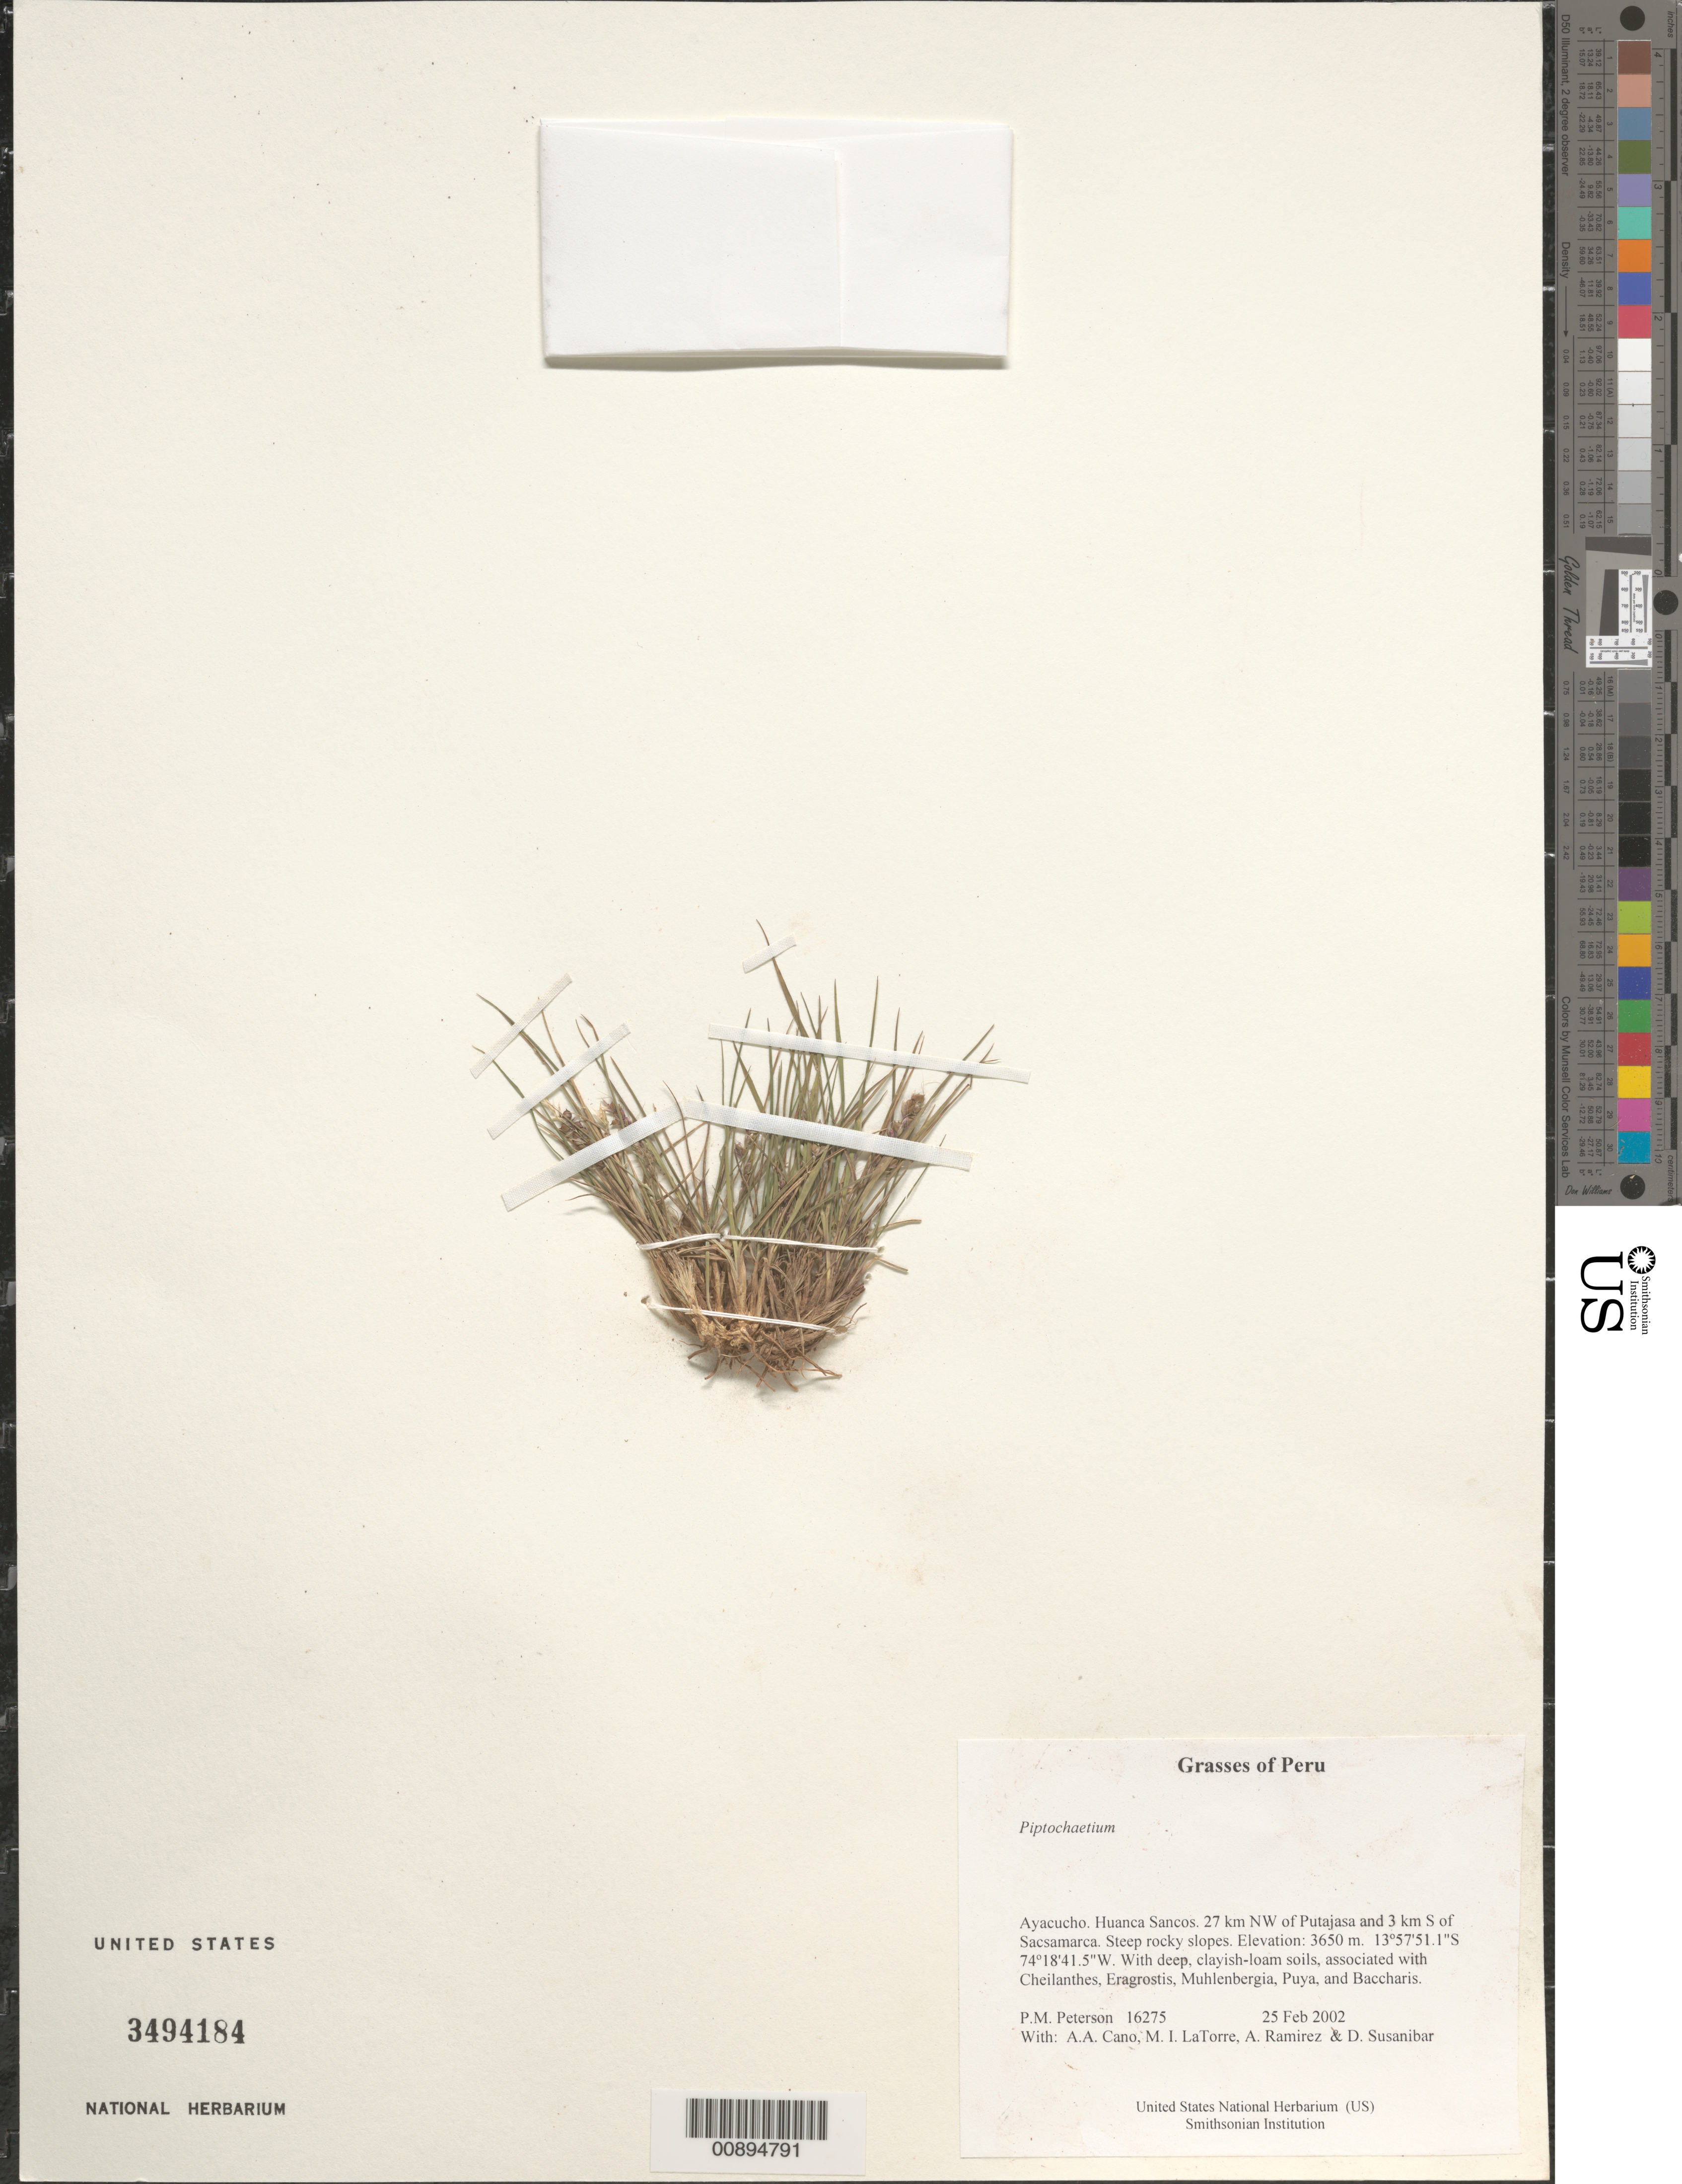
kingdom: Plantae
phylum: Tracheophyta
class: Liliopsida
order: Poales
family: Poaceae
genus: Piptochaetium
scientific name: Piptochaetium sp.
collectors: P. M. Peterson, A. Cano, M. I. La Torre, A. Ramírez & D. Susanibar Cruz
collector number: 16275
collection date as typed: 25 Feb 2002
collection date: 2002-02-25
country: Peru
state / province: Ayacucho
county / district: Huanca Sancos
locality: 27 km NW of Putajasa and 3 km S of Sacsamarca. Steep rocky slopes.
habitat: With deep, clayish-loam soils, associated with ~Cheilanthes, Eragrostis, Muhlenbergia, Puya, and Baccharis~.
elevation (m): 3650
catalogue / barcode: US 3494184